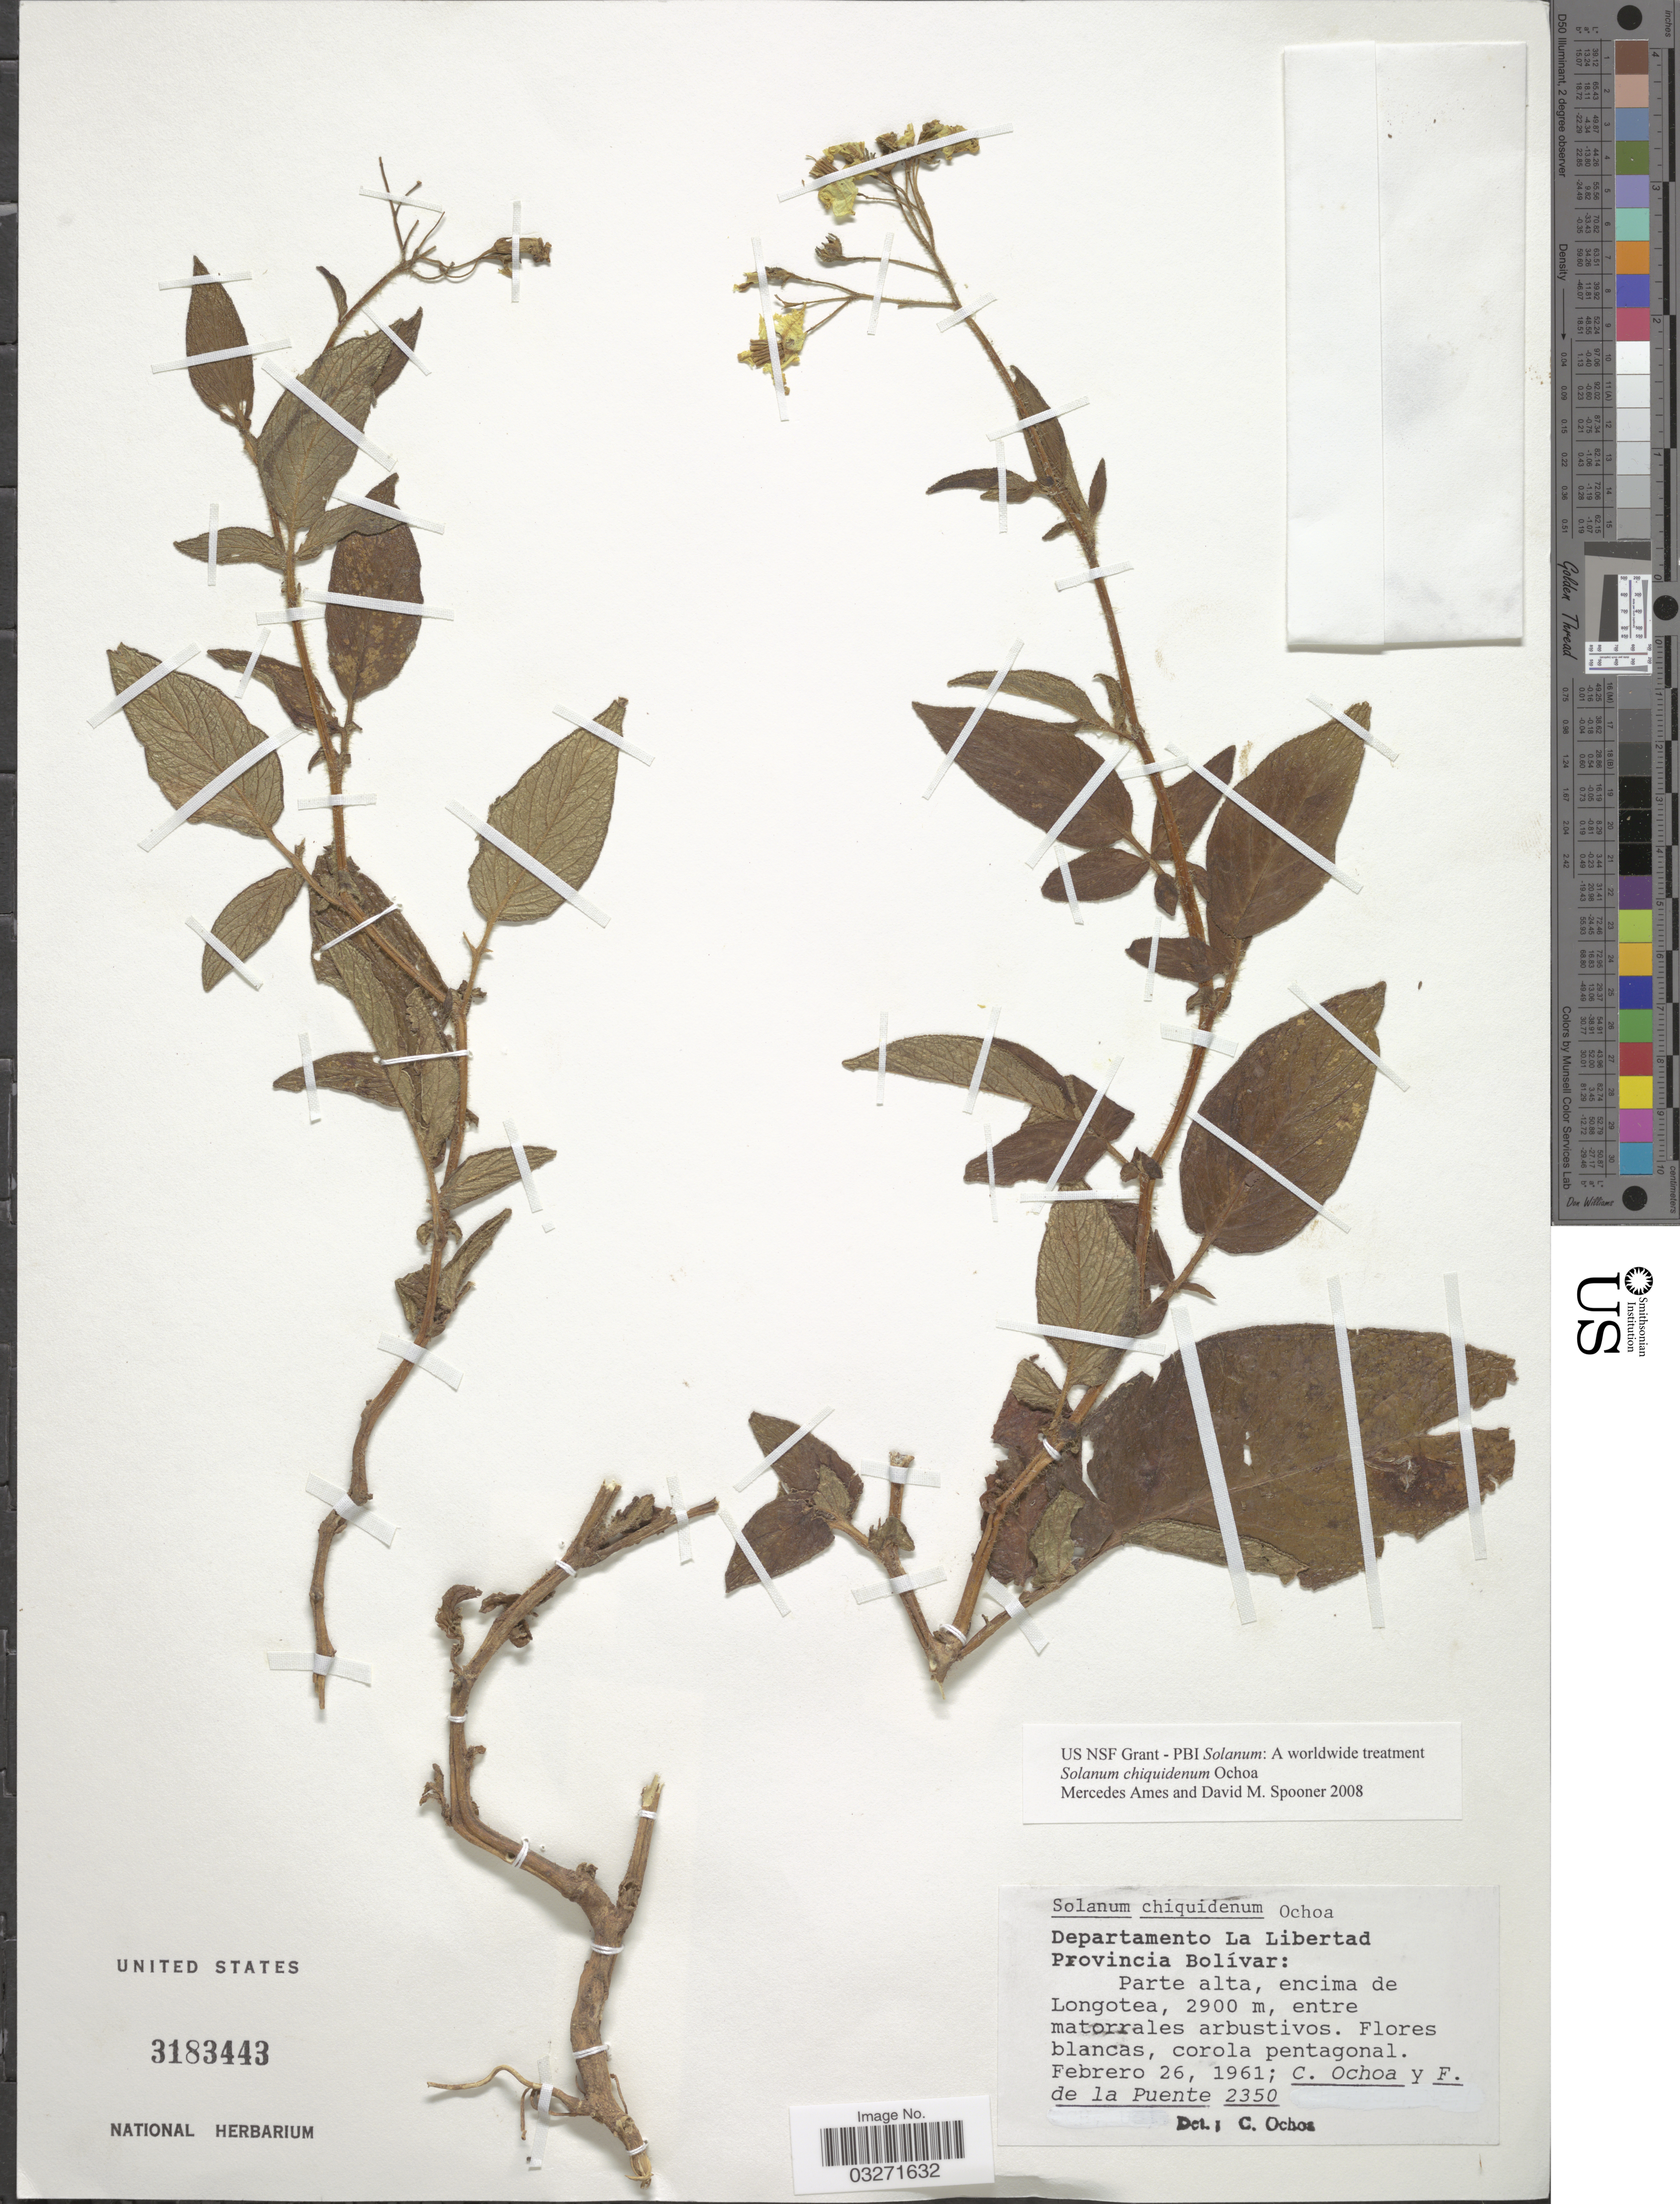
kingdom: Plantae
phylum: Tracheophyta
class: Magnoliopsida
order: Solanales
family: Solanaceae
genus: Solanum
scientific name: Solanum chiquidenum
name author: Ochoa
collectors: C. Ochoa & F. Puente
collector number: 2350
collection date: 1961-02-26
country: Peru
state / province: La Libertad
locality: Departamento La Libertad. Provincia Bolívar: Parte alta, encima de Longotea, enrte matorrales arbustivos.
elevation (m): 2900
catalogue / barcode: US 3183443